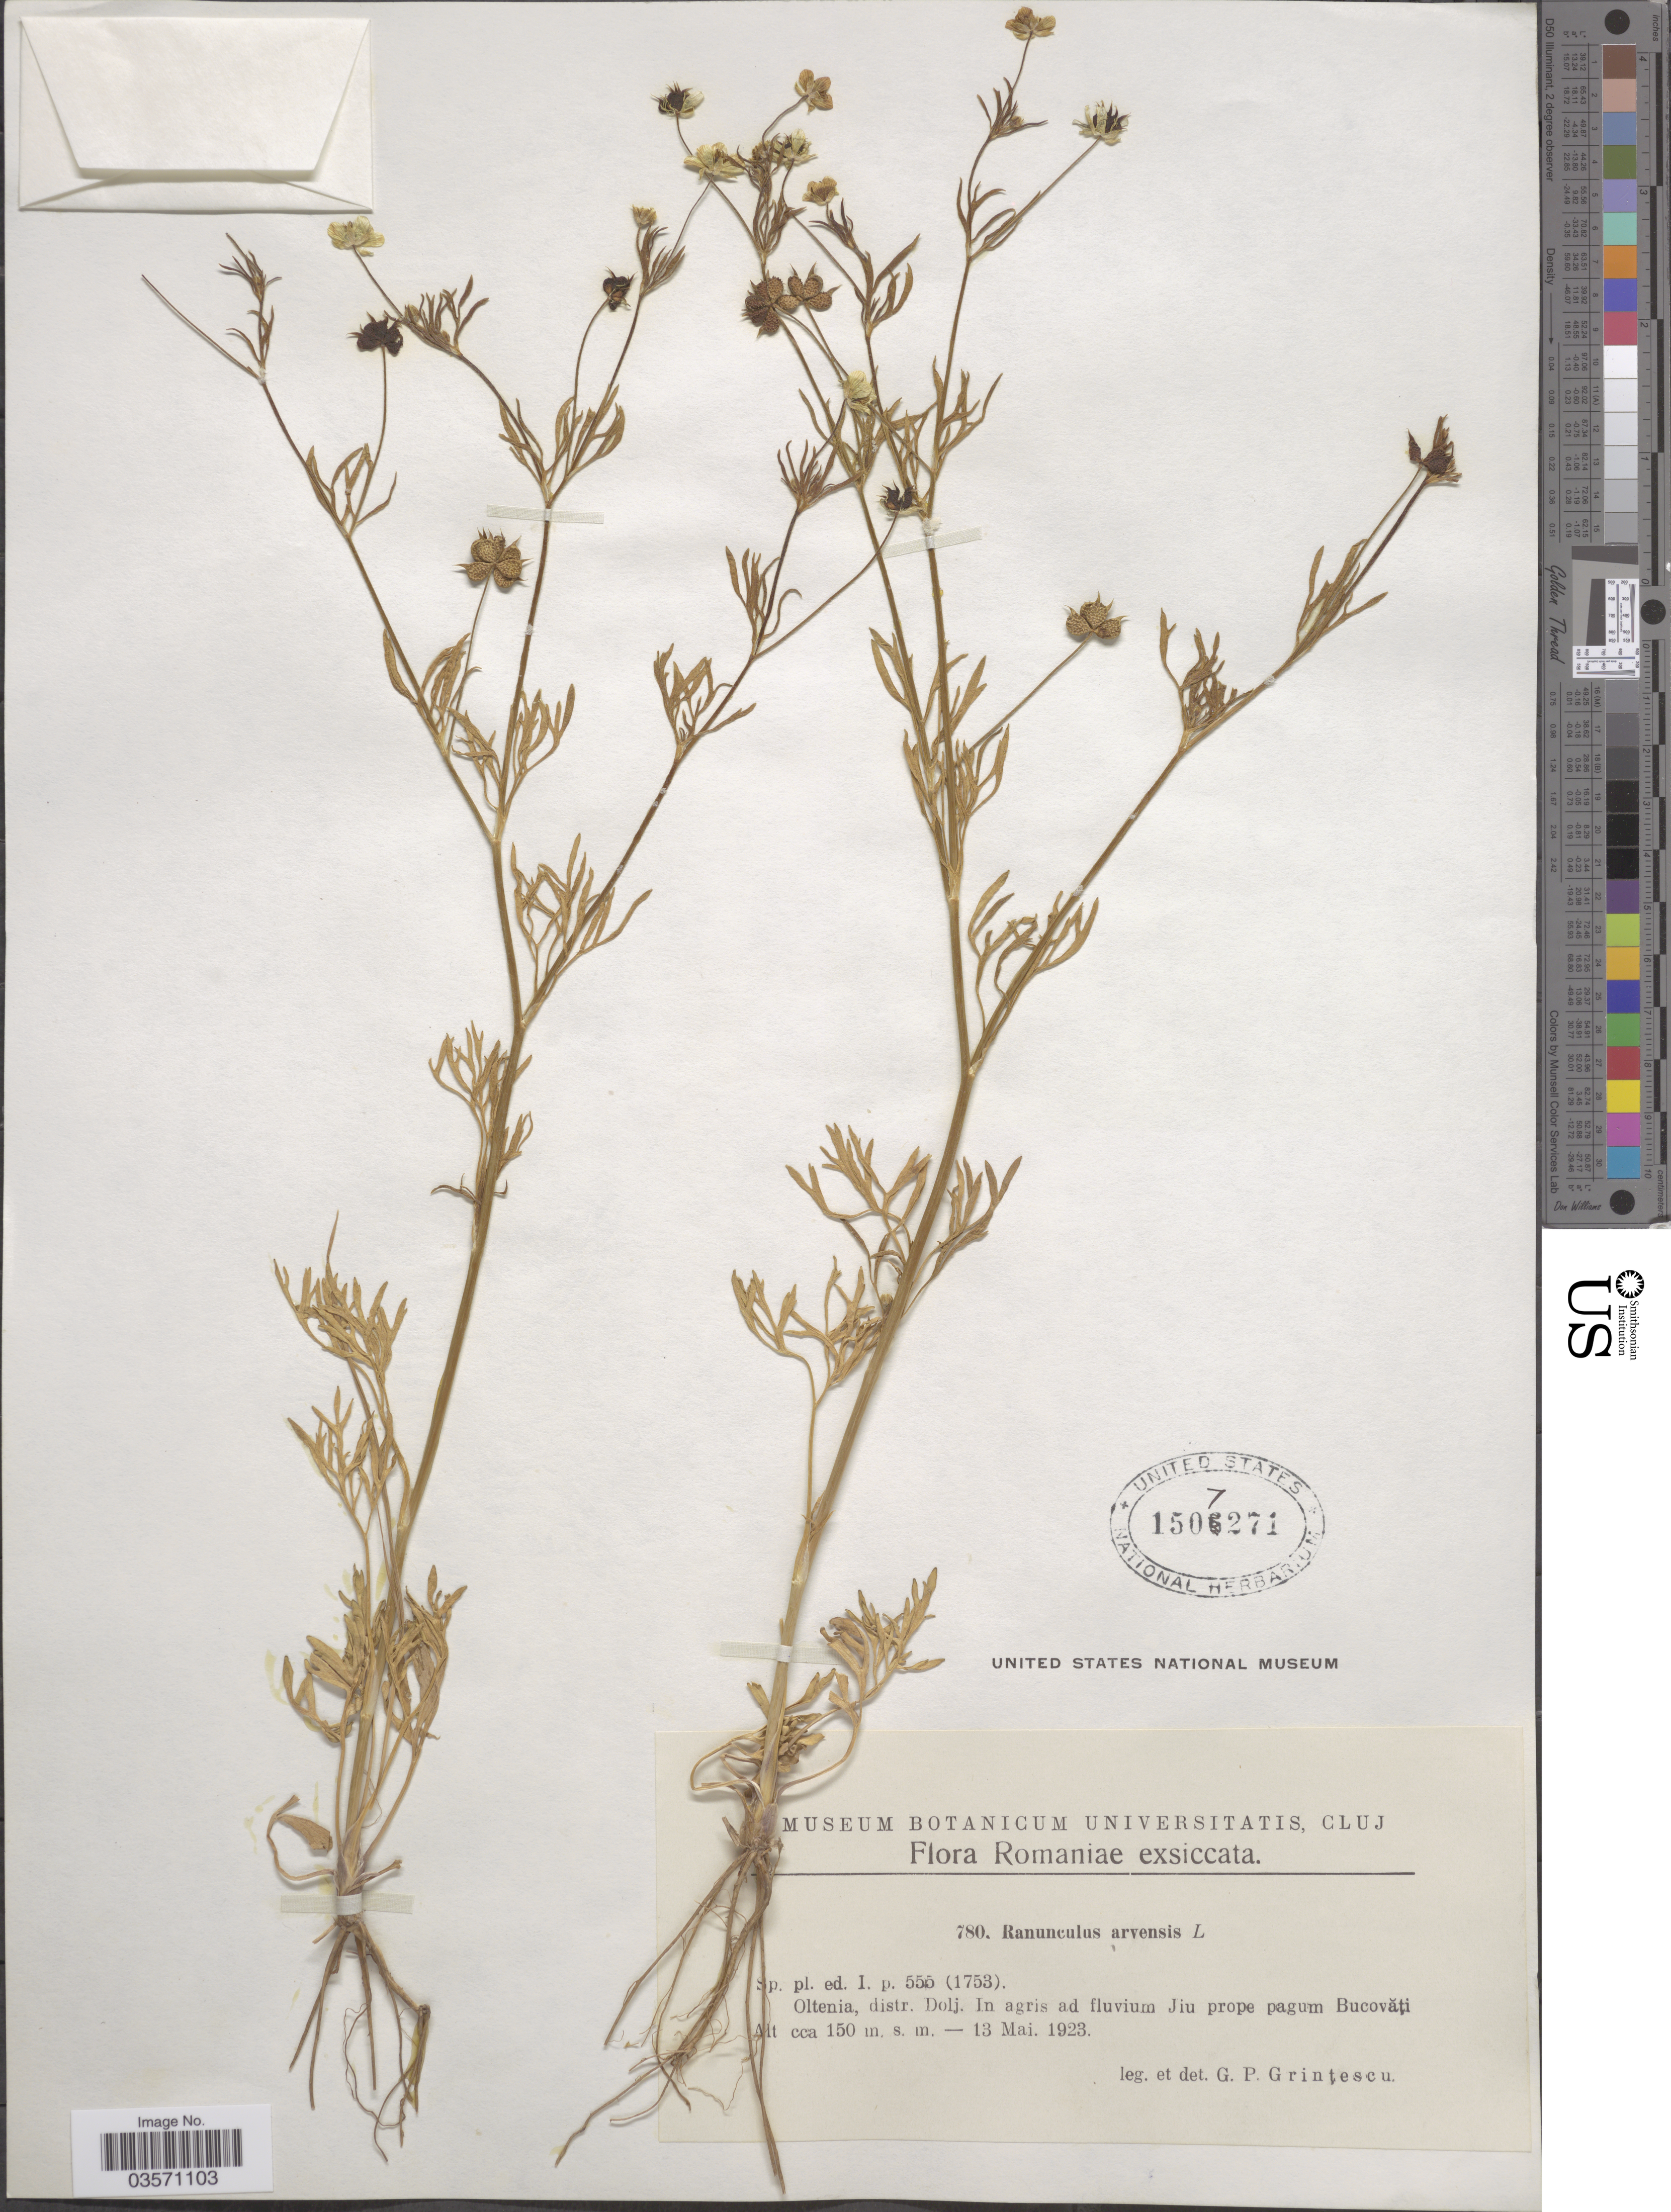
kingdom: Plantae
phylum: Tracheophyta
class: Magnoliopsida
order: Ranunculales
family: Ranunculaceae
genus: Ranunculus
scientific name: Ranunculus arvensis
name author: L.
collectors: G. Grintescu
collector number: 780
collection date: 1923-05-13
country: Romania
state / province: Dolj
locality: Oltenia, distr. Dolj. In agris ad fluvium Jiu prope pagum Bucovati.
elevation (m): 150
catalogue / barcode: US 1507271